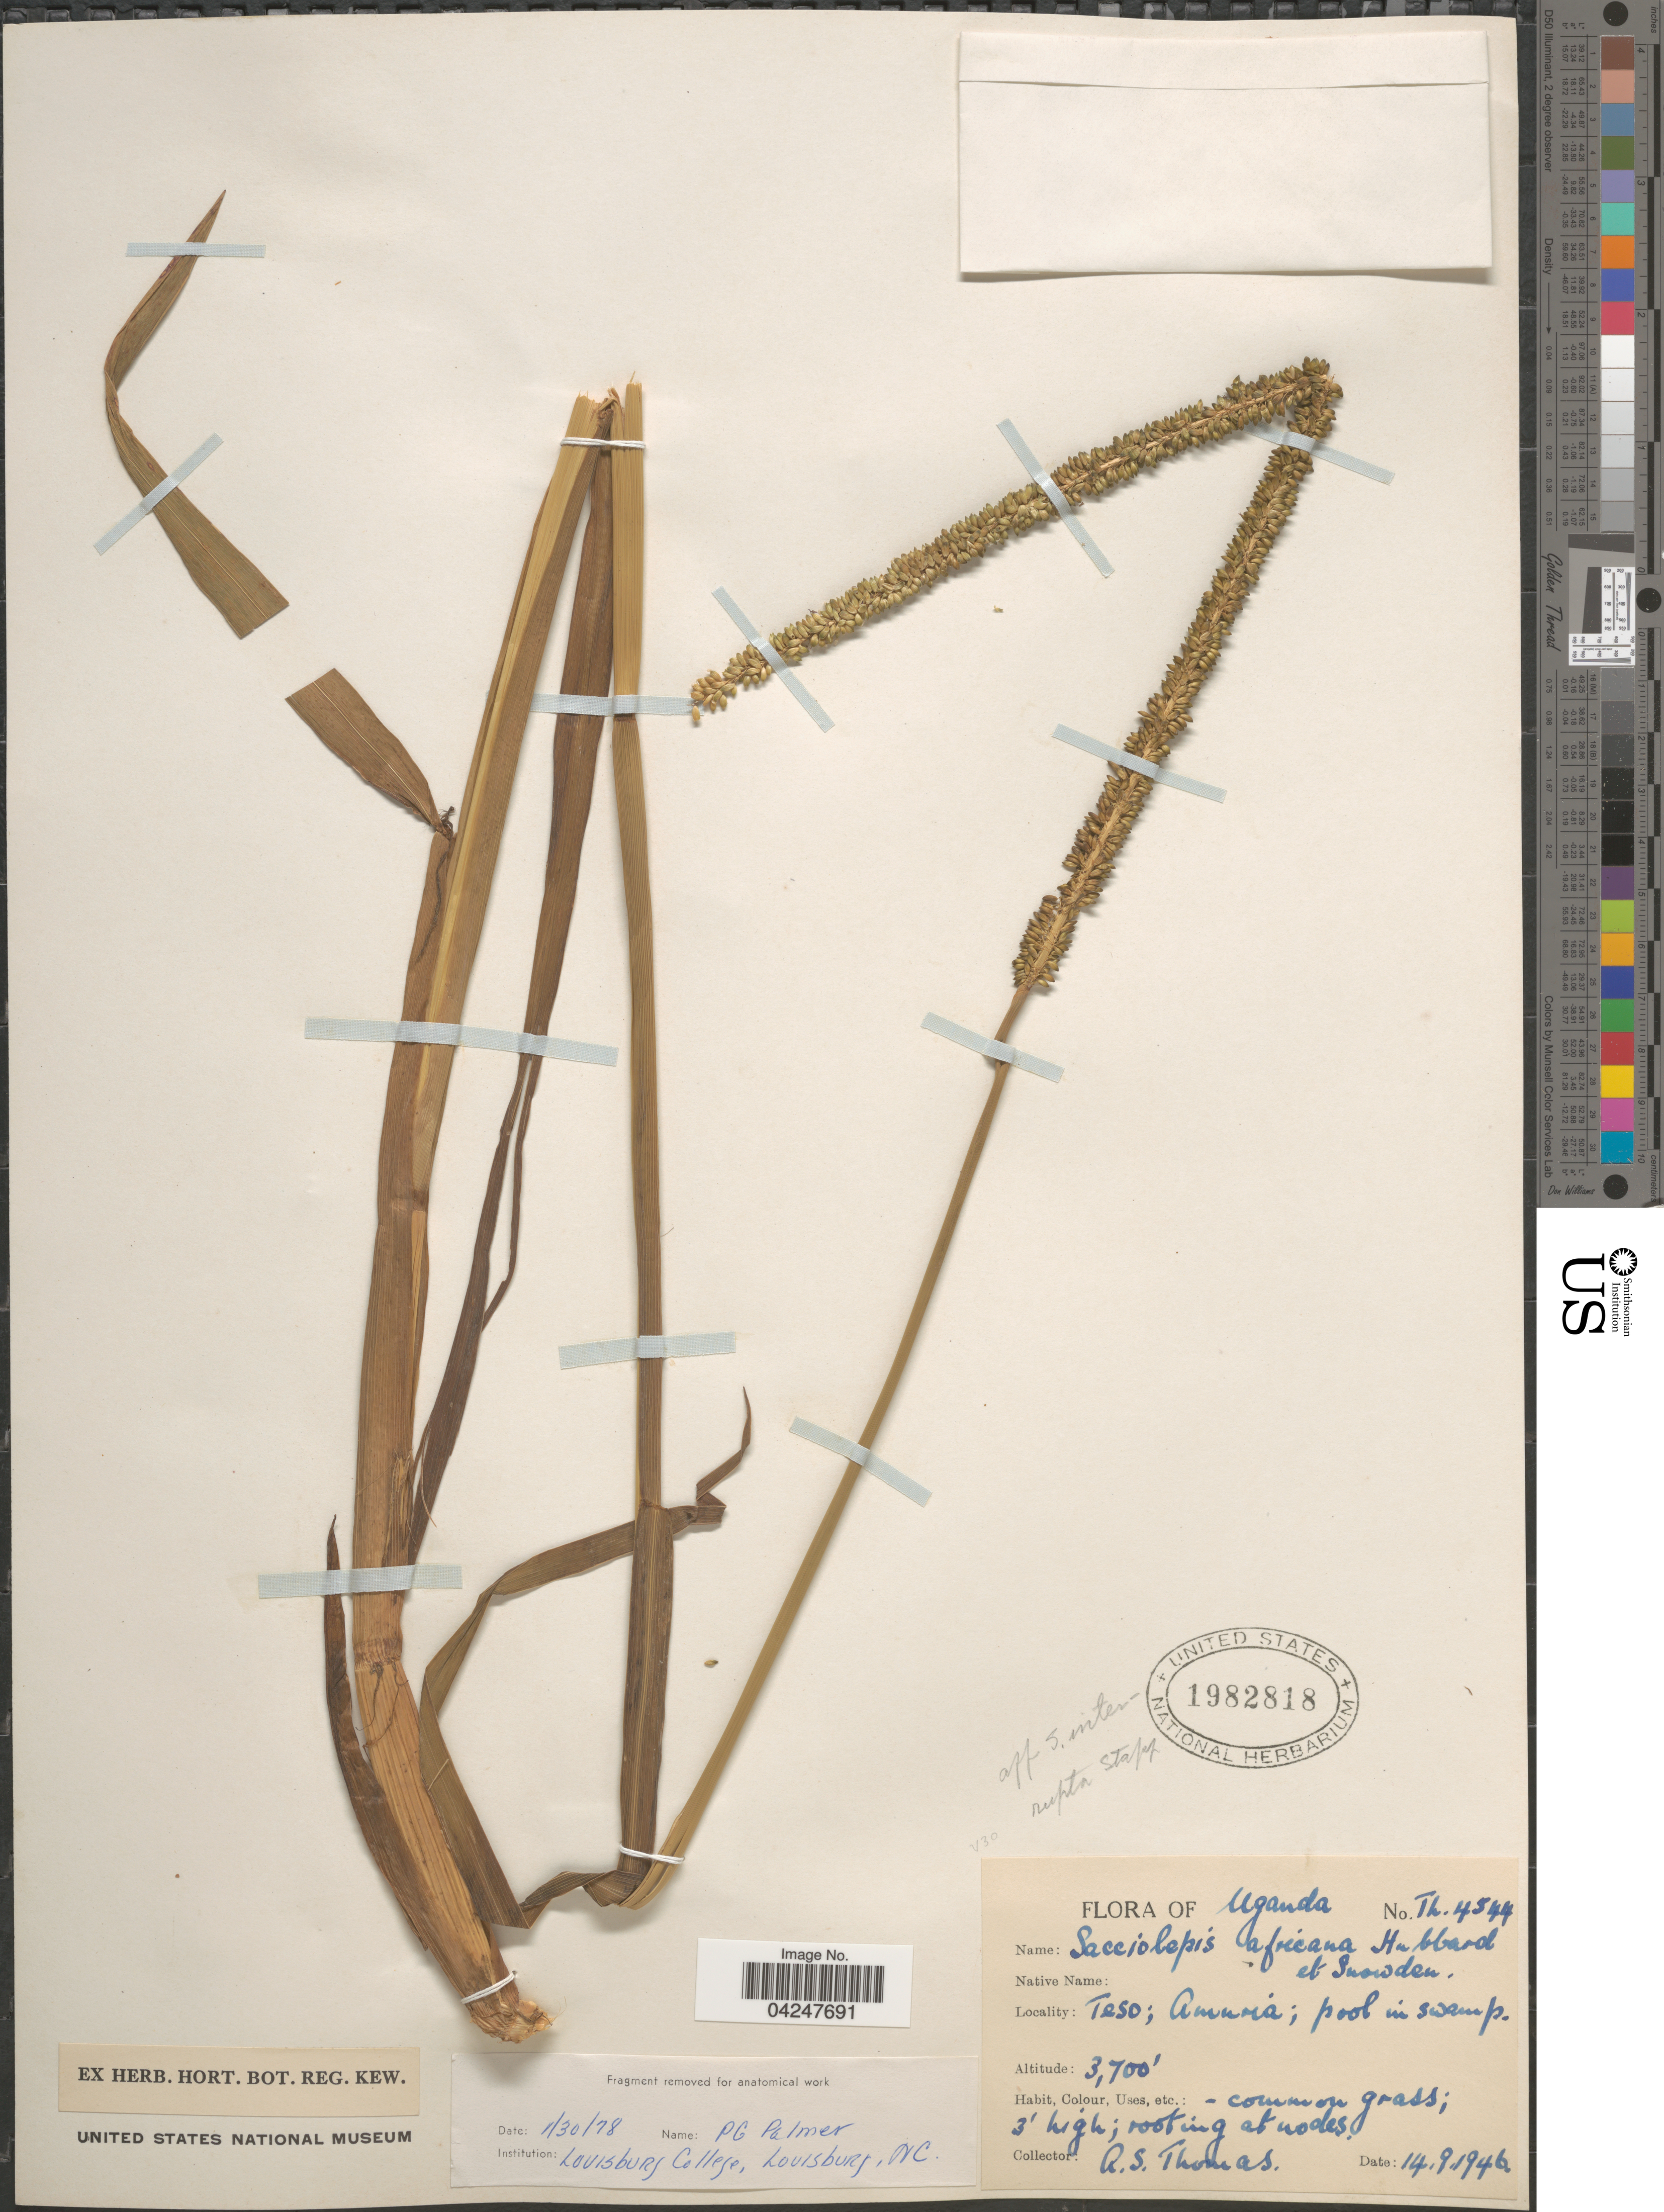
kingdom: Plantae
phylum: Tracheophyta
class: Liliopsida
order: Poales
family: Poaceae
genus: Sacciolepis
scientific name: Sacciolepis africana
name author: C. E. Hubb. & Snowden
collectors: A. Thomas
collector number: Th4544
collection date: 1946-09-14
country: Uganda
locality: Teso; Amuria [interpreted]; pool in swamp.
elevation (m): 1128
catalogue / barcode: US 1982818